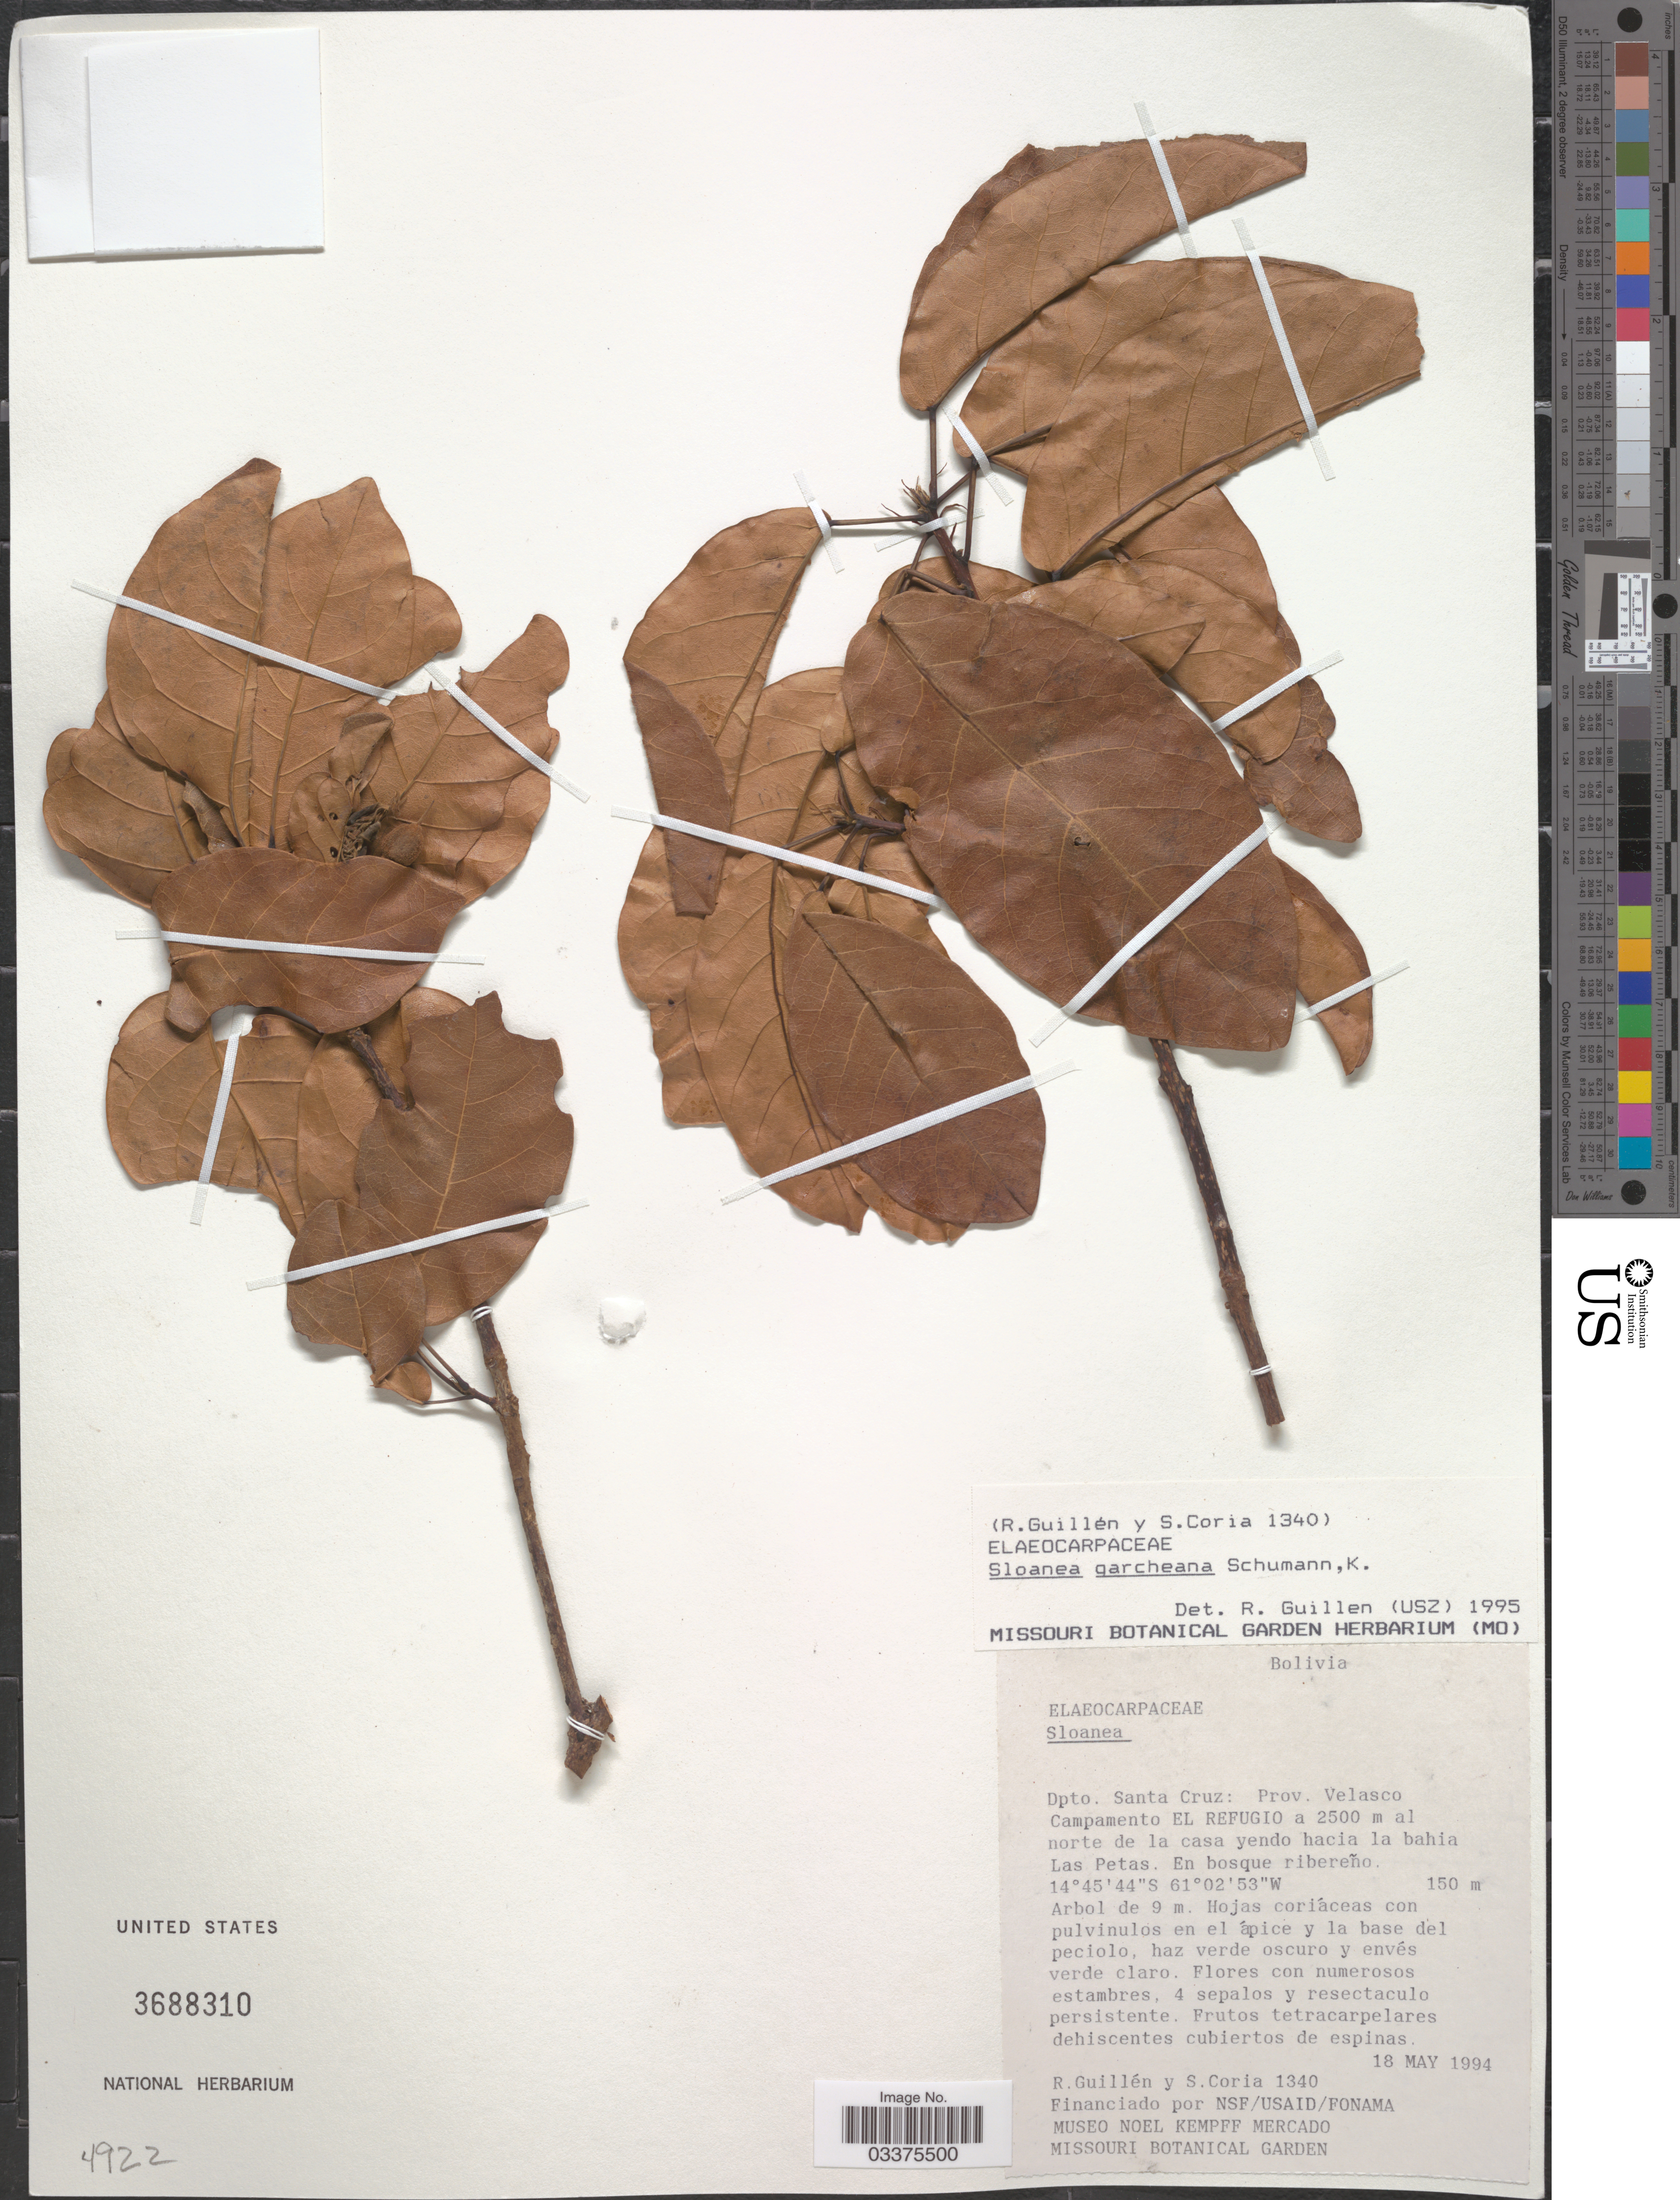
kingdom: Plantae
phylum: Tracheophyta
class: Magnoliopsida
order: Oxalidales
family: Elaeocarpaceae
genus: Sloanea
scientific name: Sloanea garckeana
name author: K. Schum.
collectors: R. Guillen & S. Coria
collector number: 1340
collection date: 1994-05-18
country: Bolivia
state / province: Santa Cruz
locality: Dpto. Santa Cruz: Prov. Velasco Campamento El Refugio a 2500 m al norte de la casa yendo hacia la bahia Las Petas.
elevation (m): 150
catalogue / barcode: US 3688310